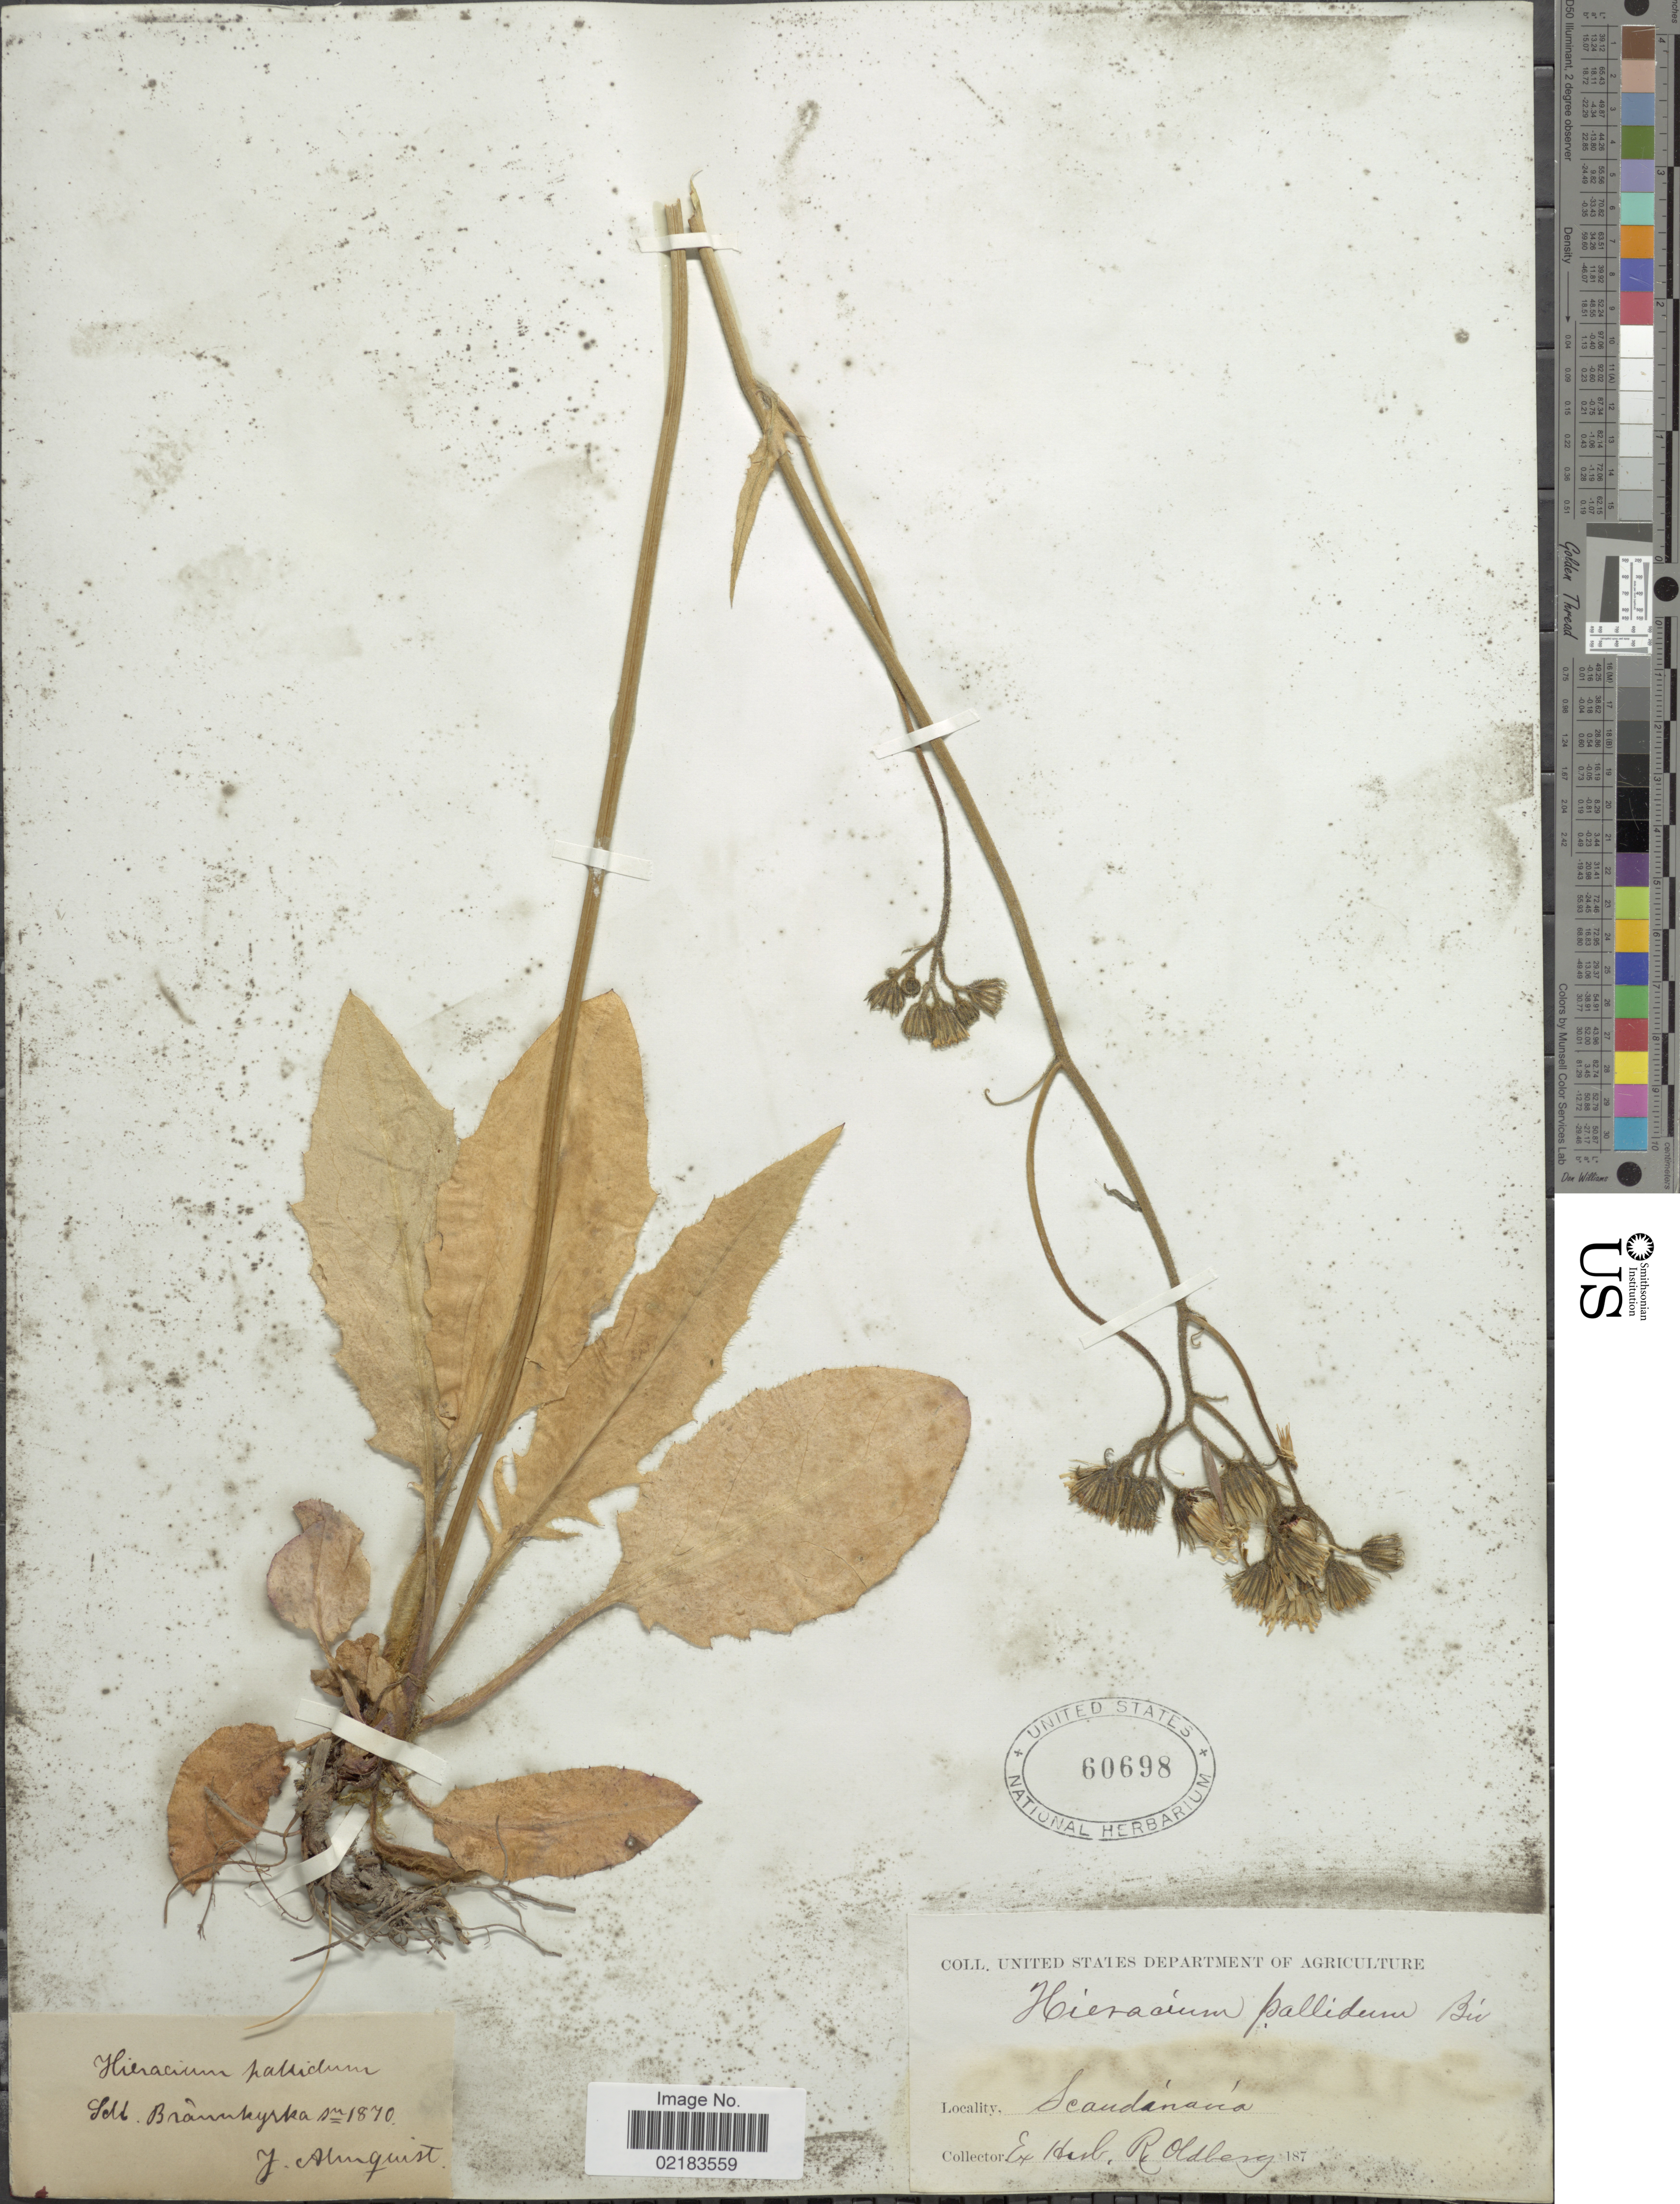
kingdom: Plantae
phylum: Tracheophyta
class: Magnoliopsida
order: Asterales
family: Asteraceae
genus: Hieracium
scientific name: Hieracium schmidtii subsp. pallidum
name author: (Biv.) O. Bolòs & Vigo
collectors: Almquist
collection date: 1870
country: Sweden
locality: Scandanavía, Brännkyrka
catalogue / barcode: US 60698